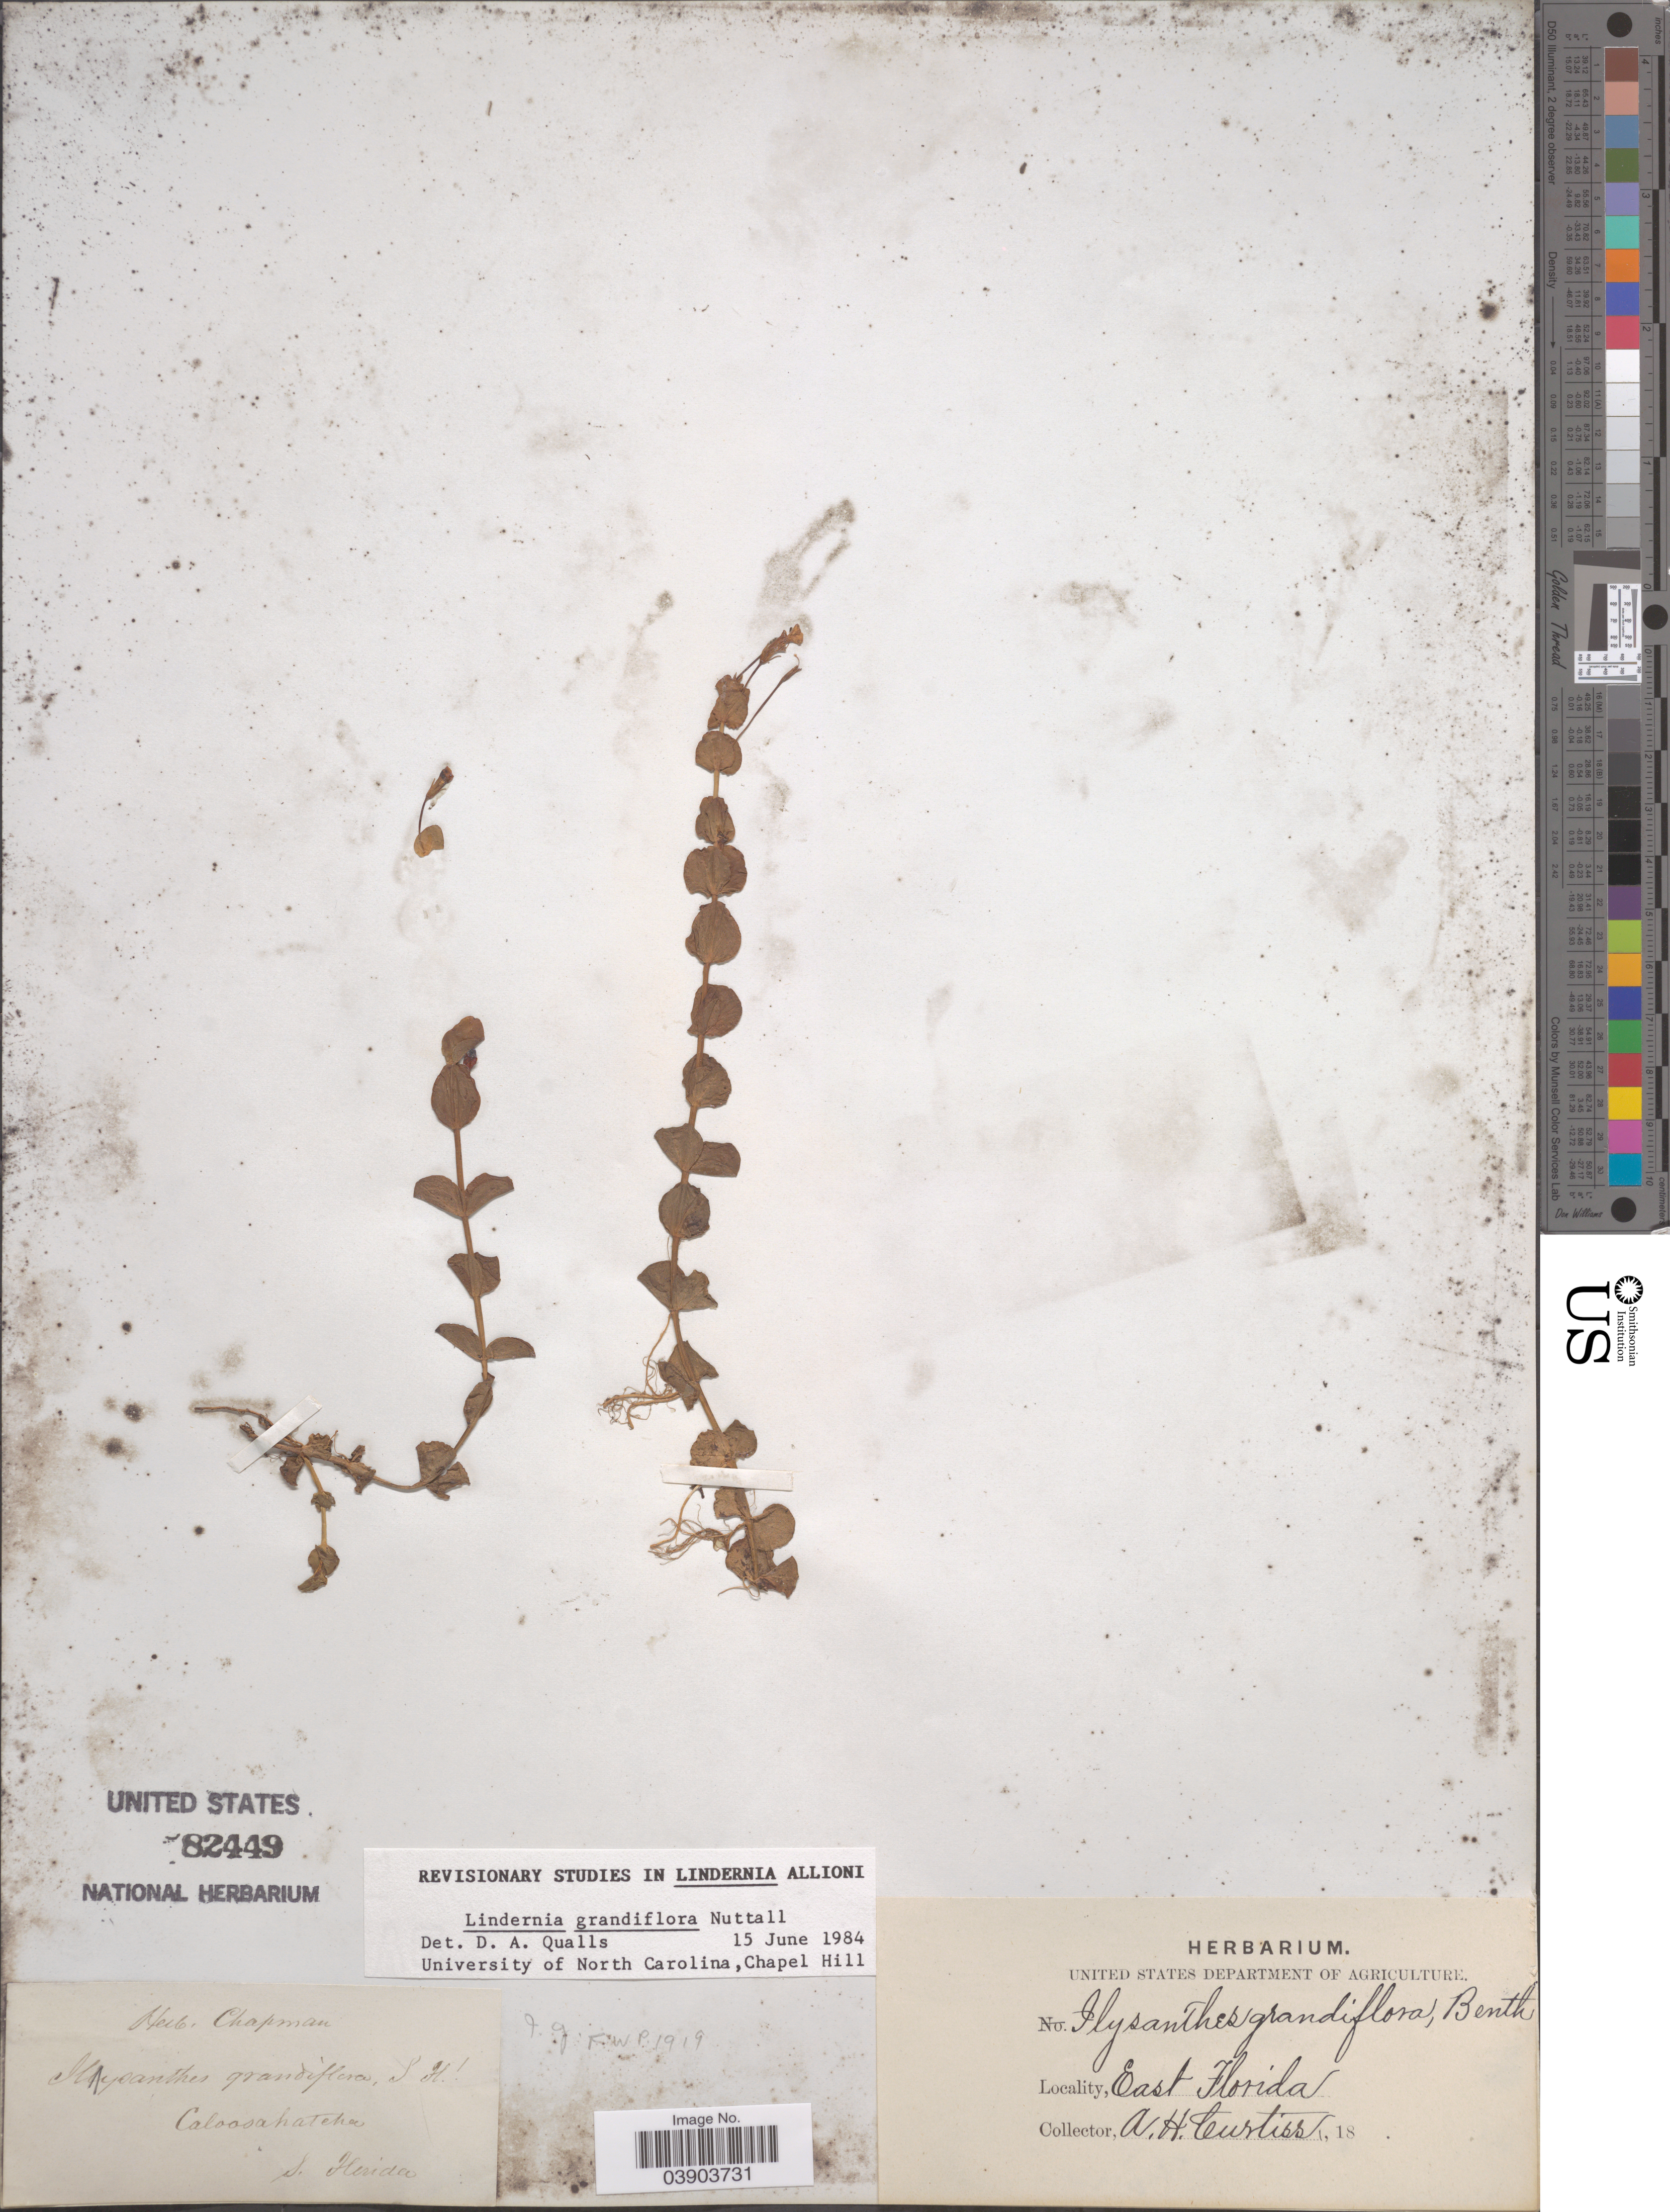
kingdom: Plantae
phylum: Tracheophyta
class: Magnoliopsida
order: Lamiales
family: Linderniaceae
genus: Lindernia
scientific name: Lindernia grandiflora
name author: Nutt.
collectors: A. H. Curtiss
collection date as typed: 18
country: United States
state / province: Florida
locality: Caloosahatcha. S. Florida. East Florida.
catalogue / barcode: US 82449